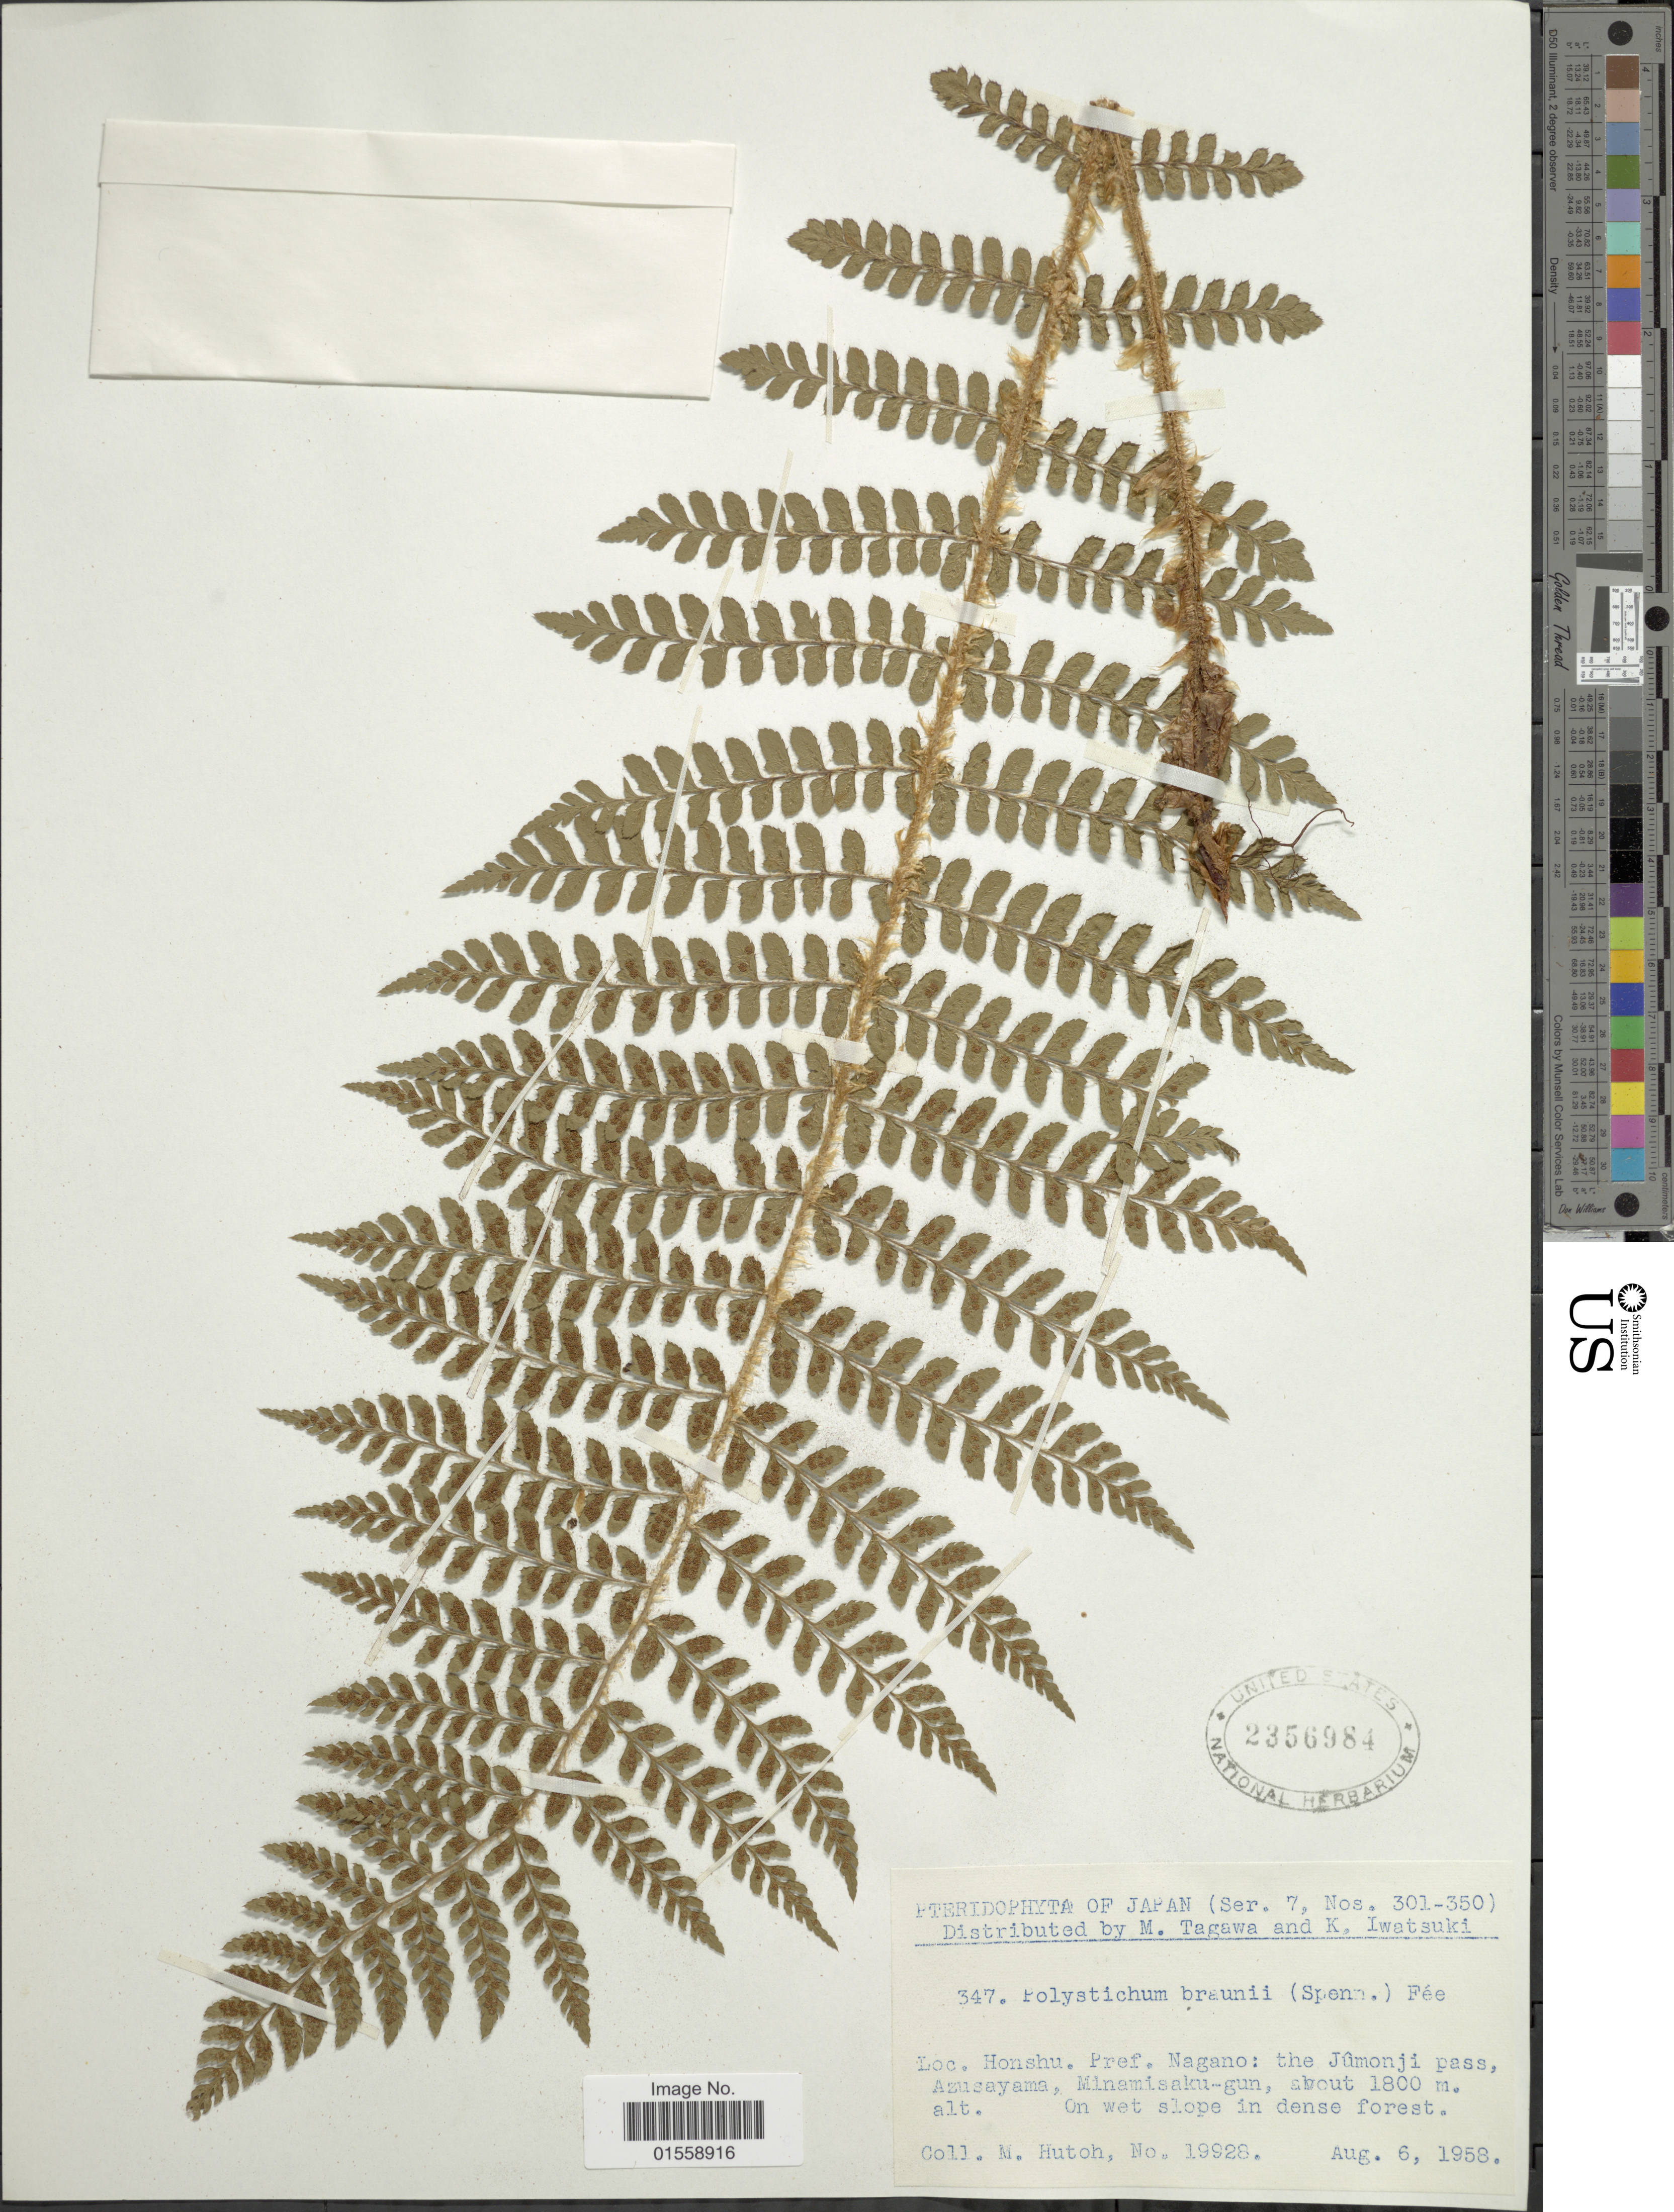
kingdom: Plantae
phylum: Tracheophyta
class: Polypodiopsida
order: Polypodiales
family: Dryopteridaceae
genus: Polystichum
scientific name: Polystichum braunii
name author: (Spenn.) Fée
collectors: M. Hutoh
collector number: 19928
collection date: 1958-08-06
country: Japan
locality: Honshu, Pref. Nagano: the Jumonji pass, Azusayama, Minamisaku-gun.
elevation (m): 1800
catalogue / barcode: US 2356984